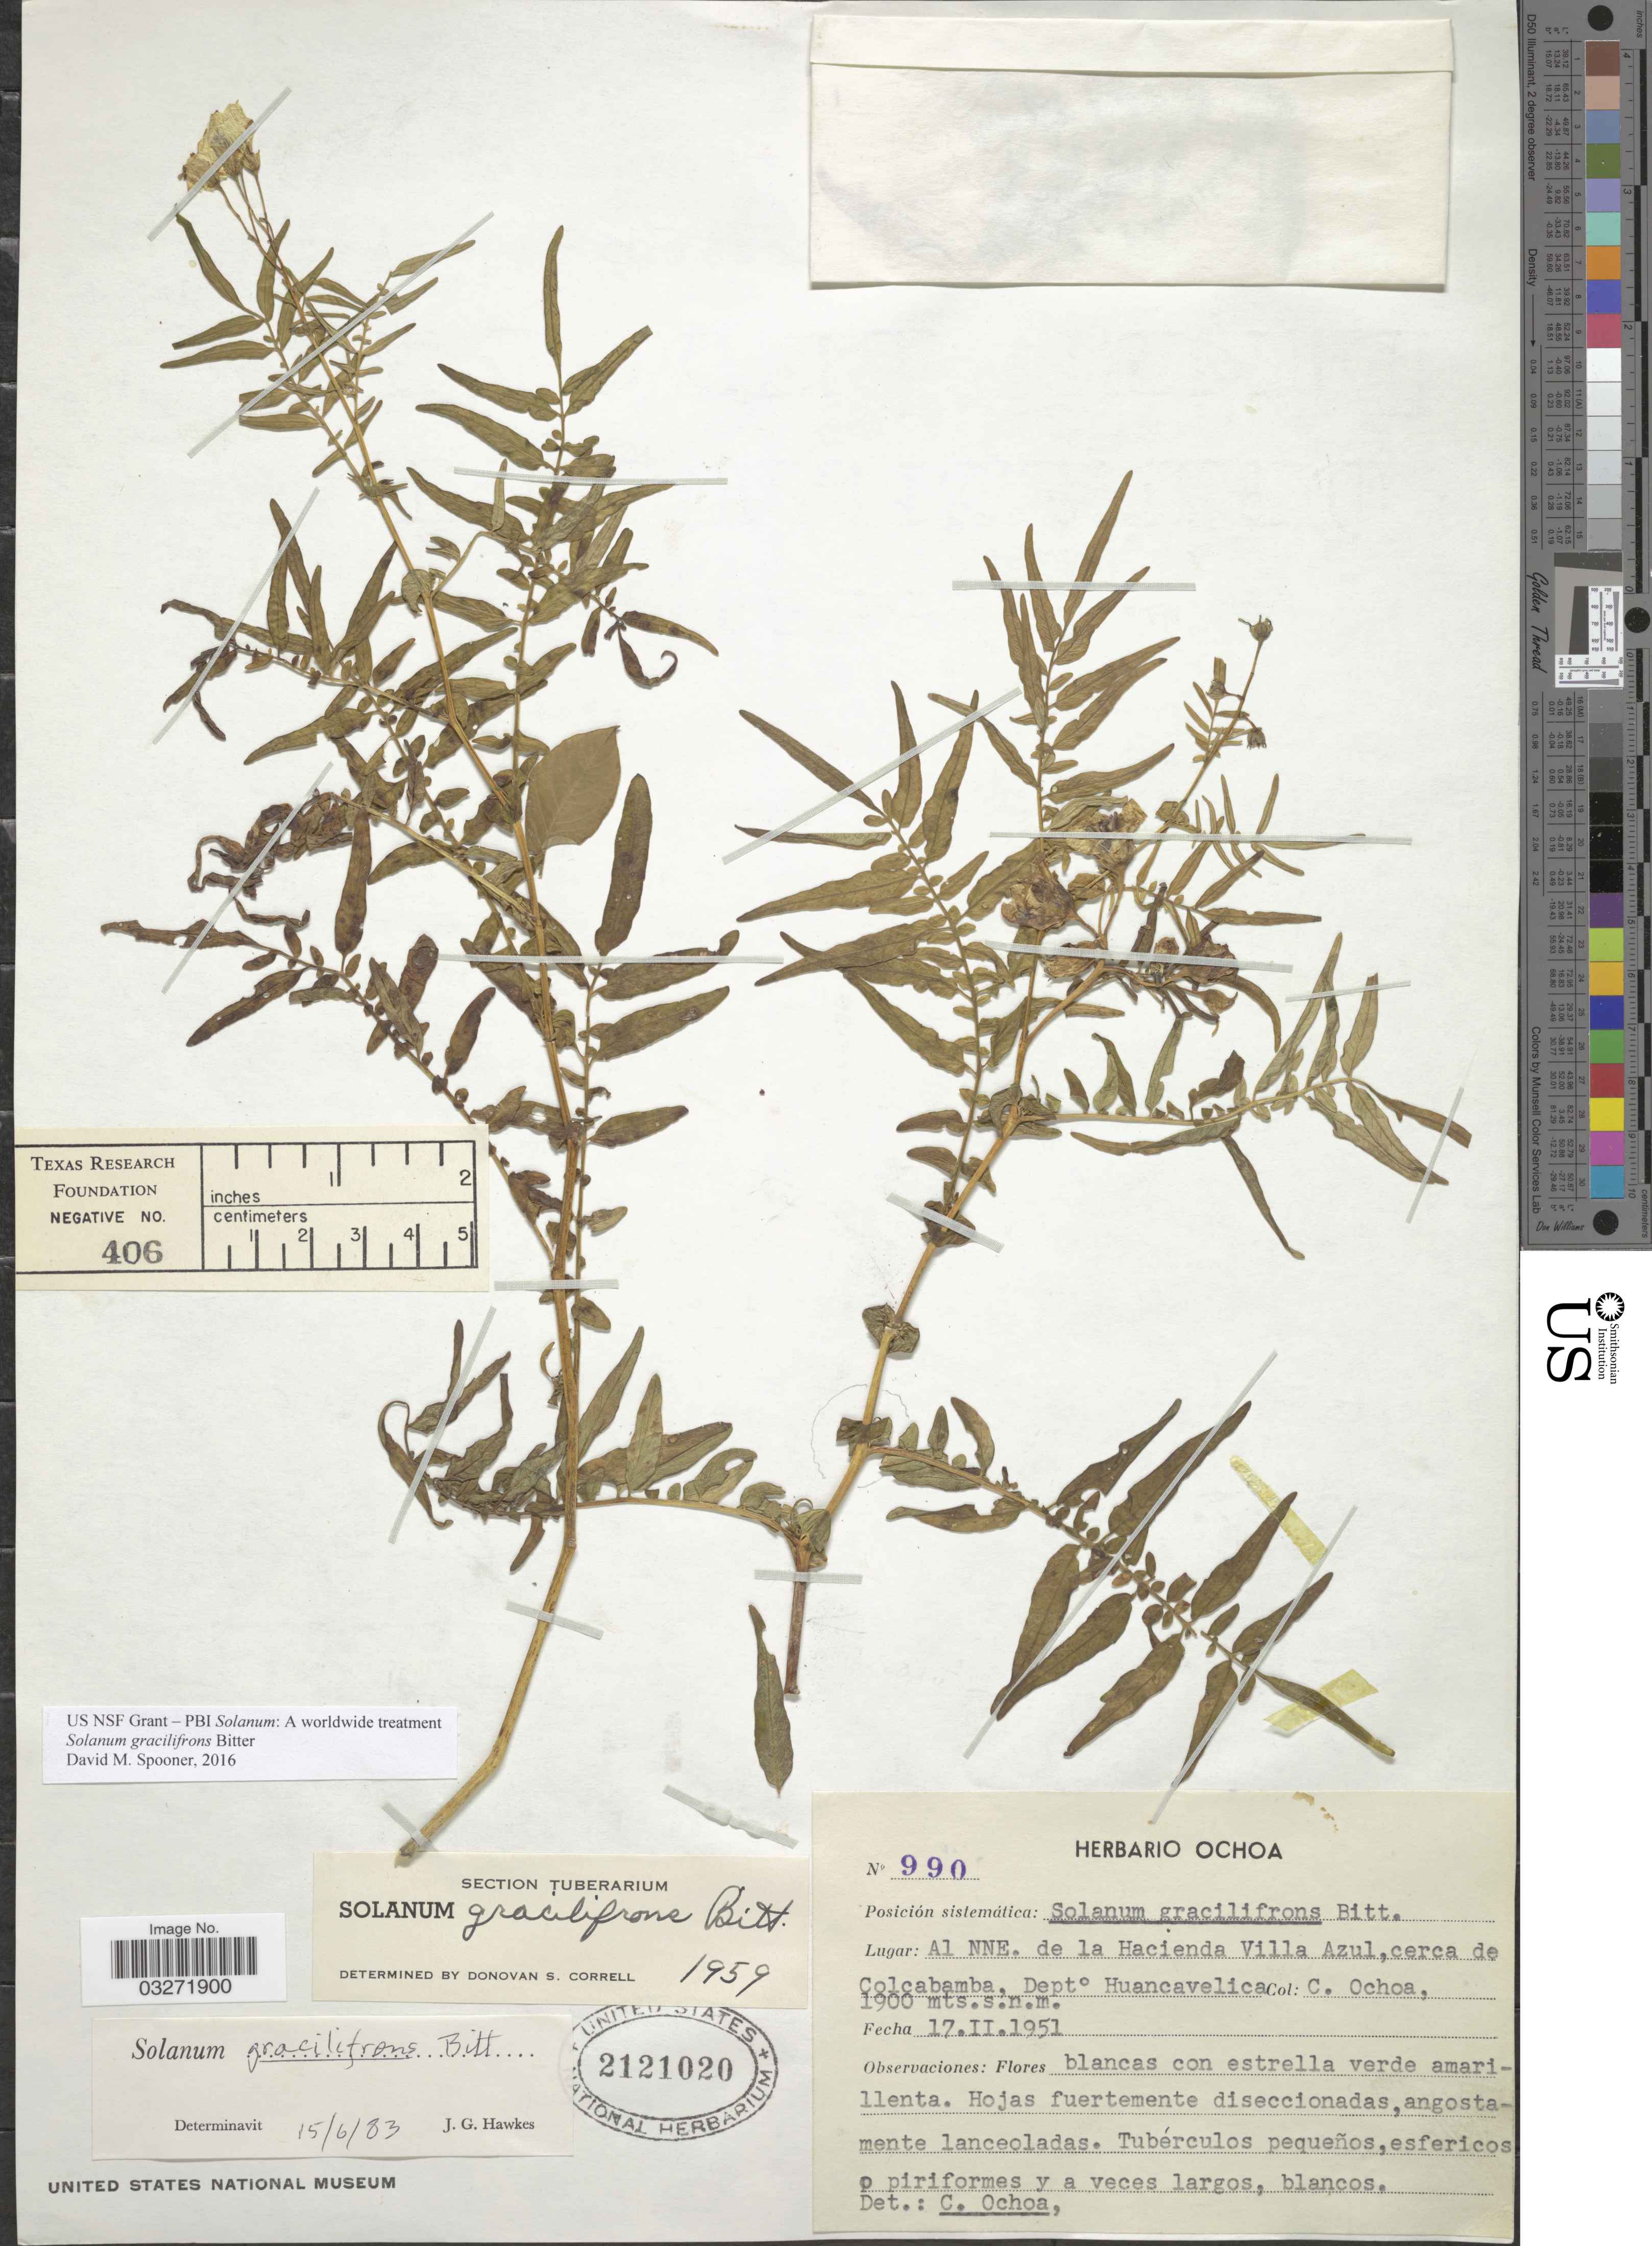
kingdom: Plantae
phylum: Tracheophyta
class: Magnoliopsida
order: Solanales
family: Solanaceae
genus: Solanum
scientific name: Solanum gracilifrons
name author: Bitter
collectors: C. Ochoa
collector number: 990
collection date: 1951-02-17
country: Peru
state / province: Huancavelica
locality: Al NNE. de la Hacienda Villa Azul, cerca de Colcabamba, Depto Huancavelica.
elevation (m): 1900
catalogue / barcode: US 2121020